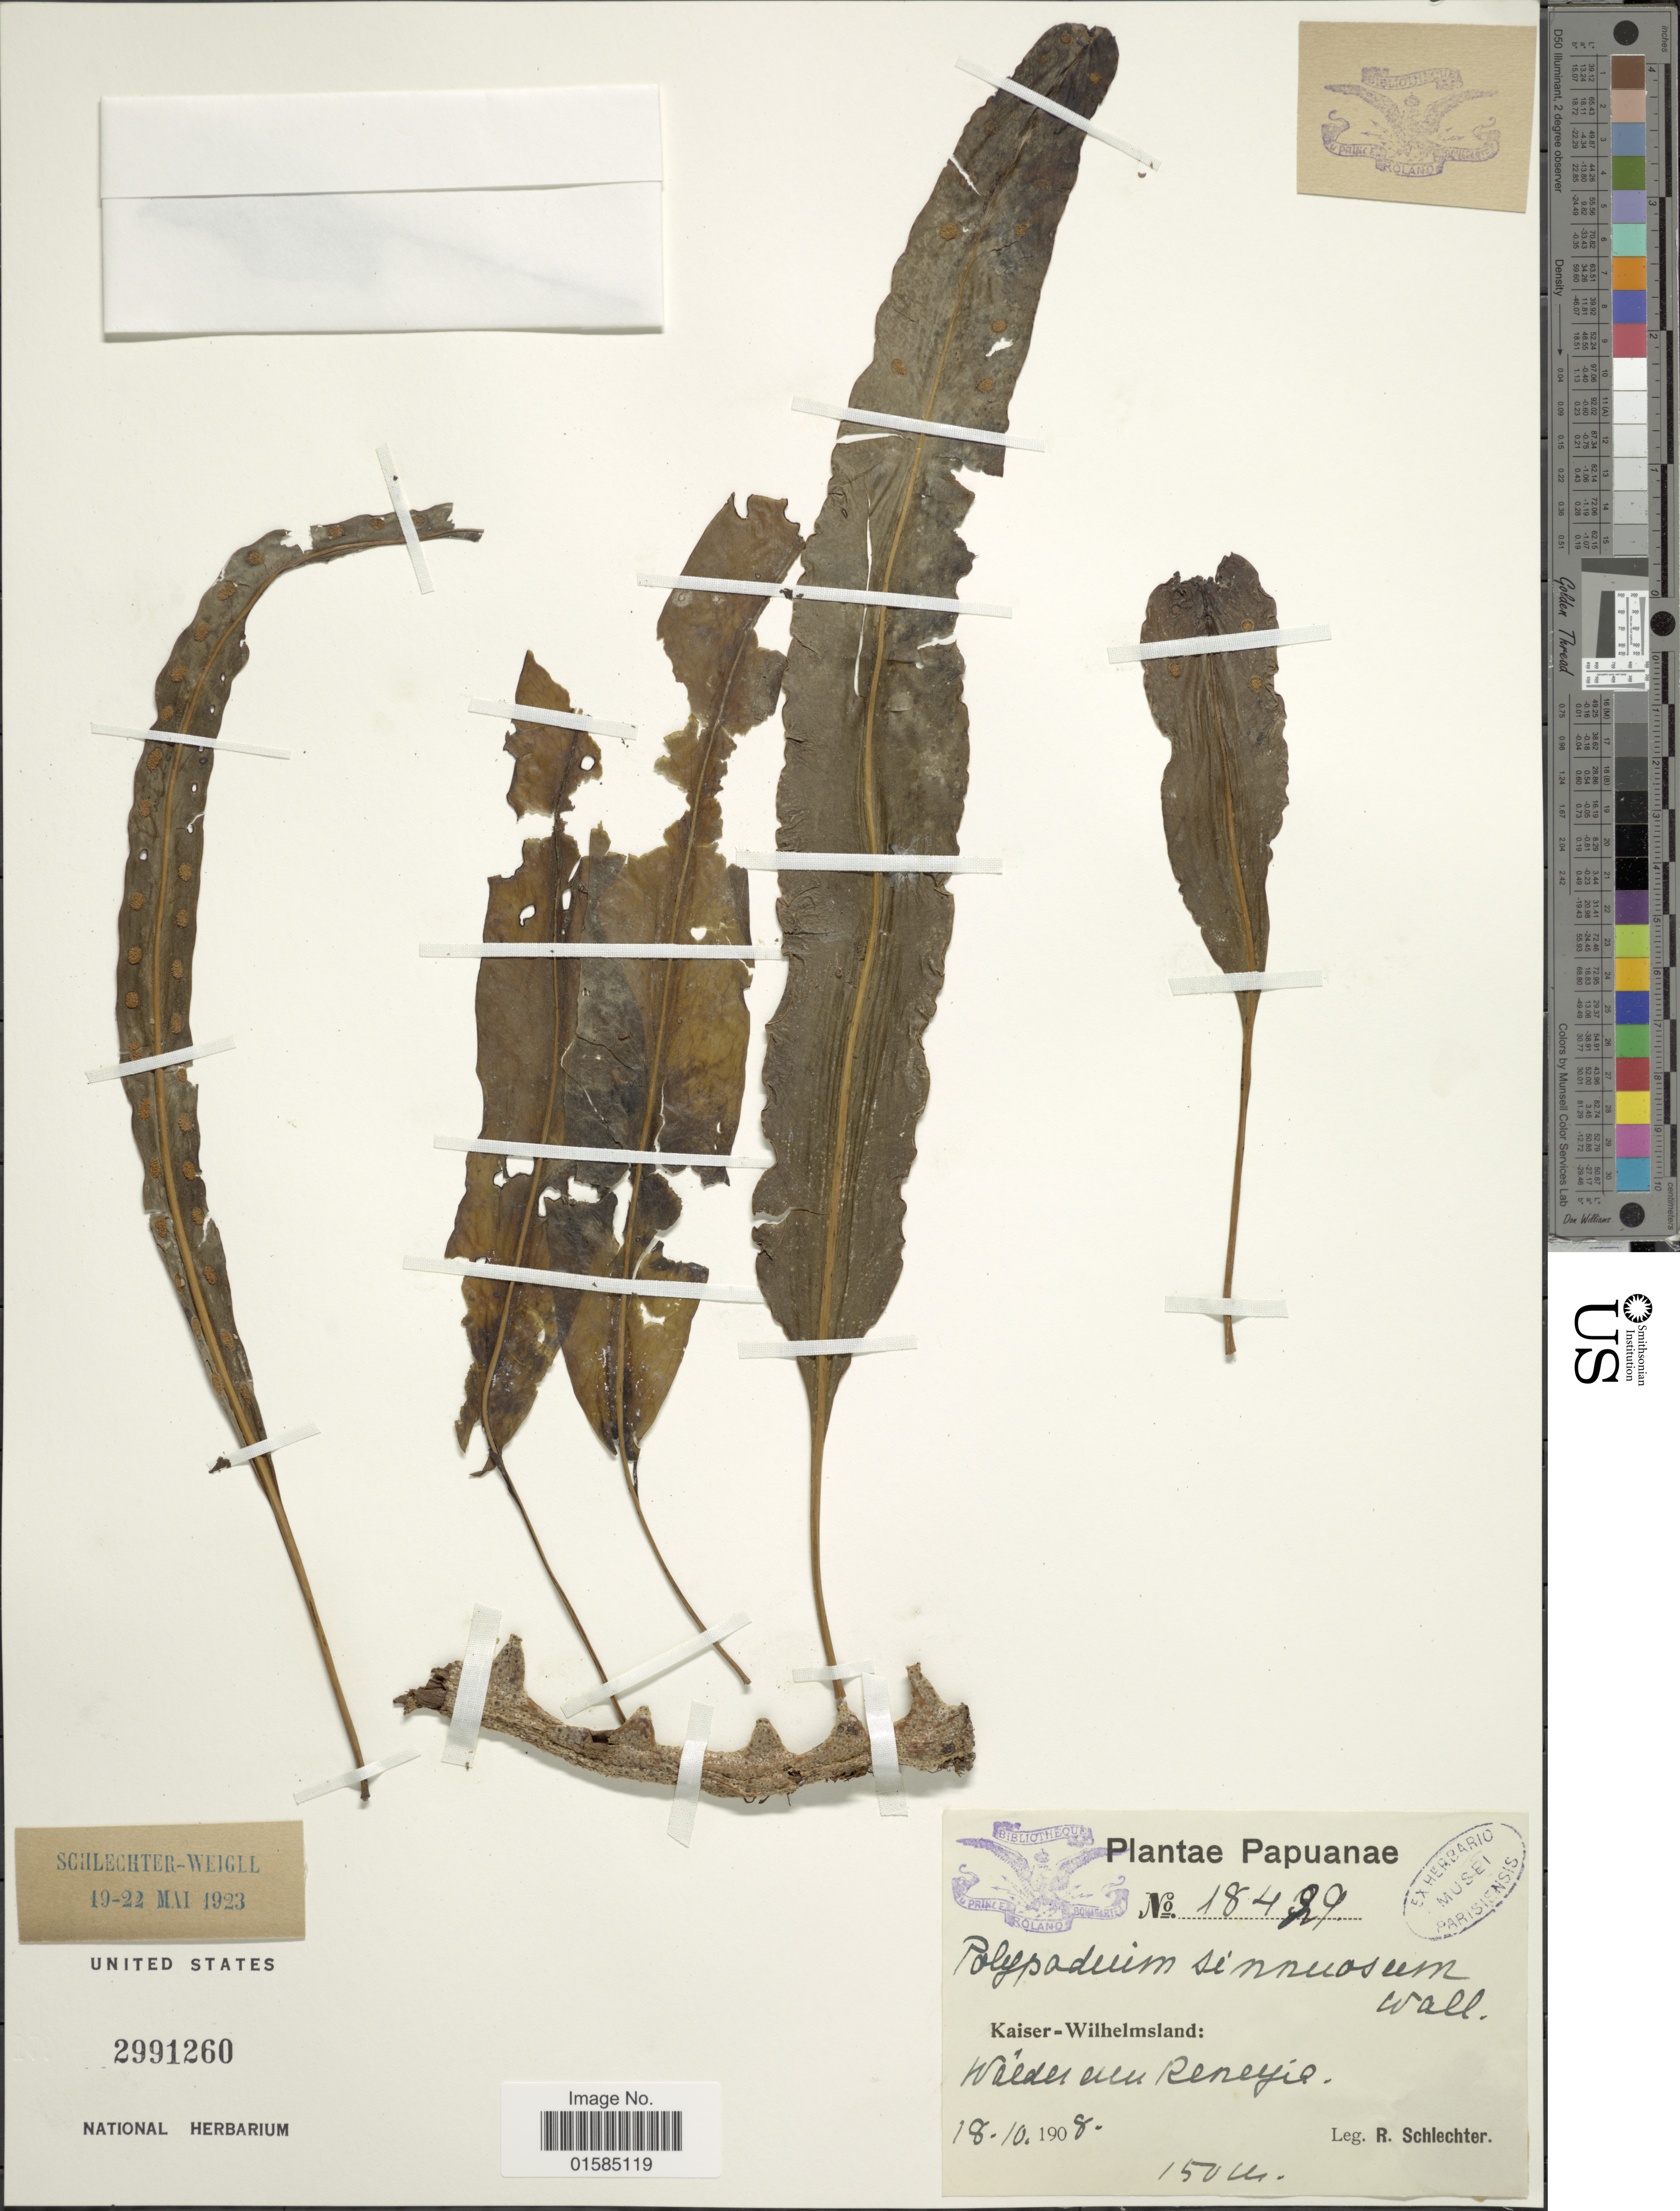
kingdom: Plantae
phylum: Tracheophyta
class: Polypodiopsida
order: Polypodiales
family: Polypodiaceae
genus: Lecanopteris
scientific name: Lecanopteris sinuosa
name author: (Wall. ex Hook.) Copel.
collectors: F. R. R. Schlechter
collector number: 18429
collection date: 1908-10-18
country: Papua New Guinea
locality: Papuanae, Kaiser-Wilhelmsland, Wälder am Keneyie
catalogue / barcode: US 2291260